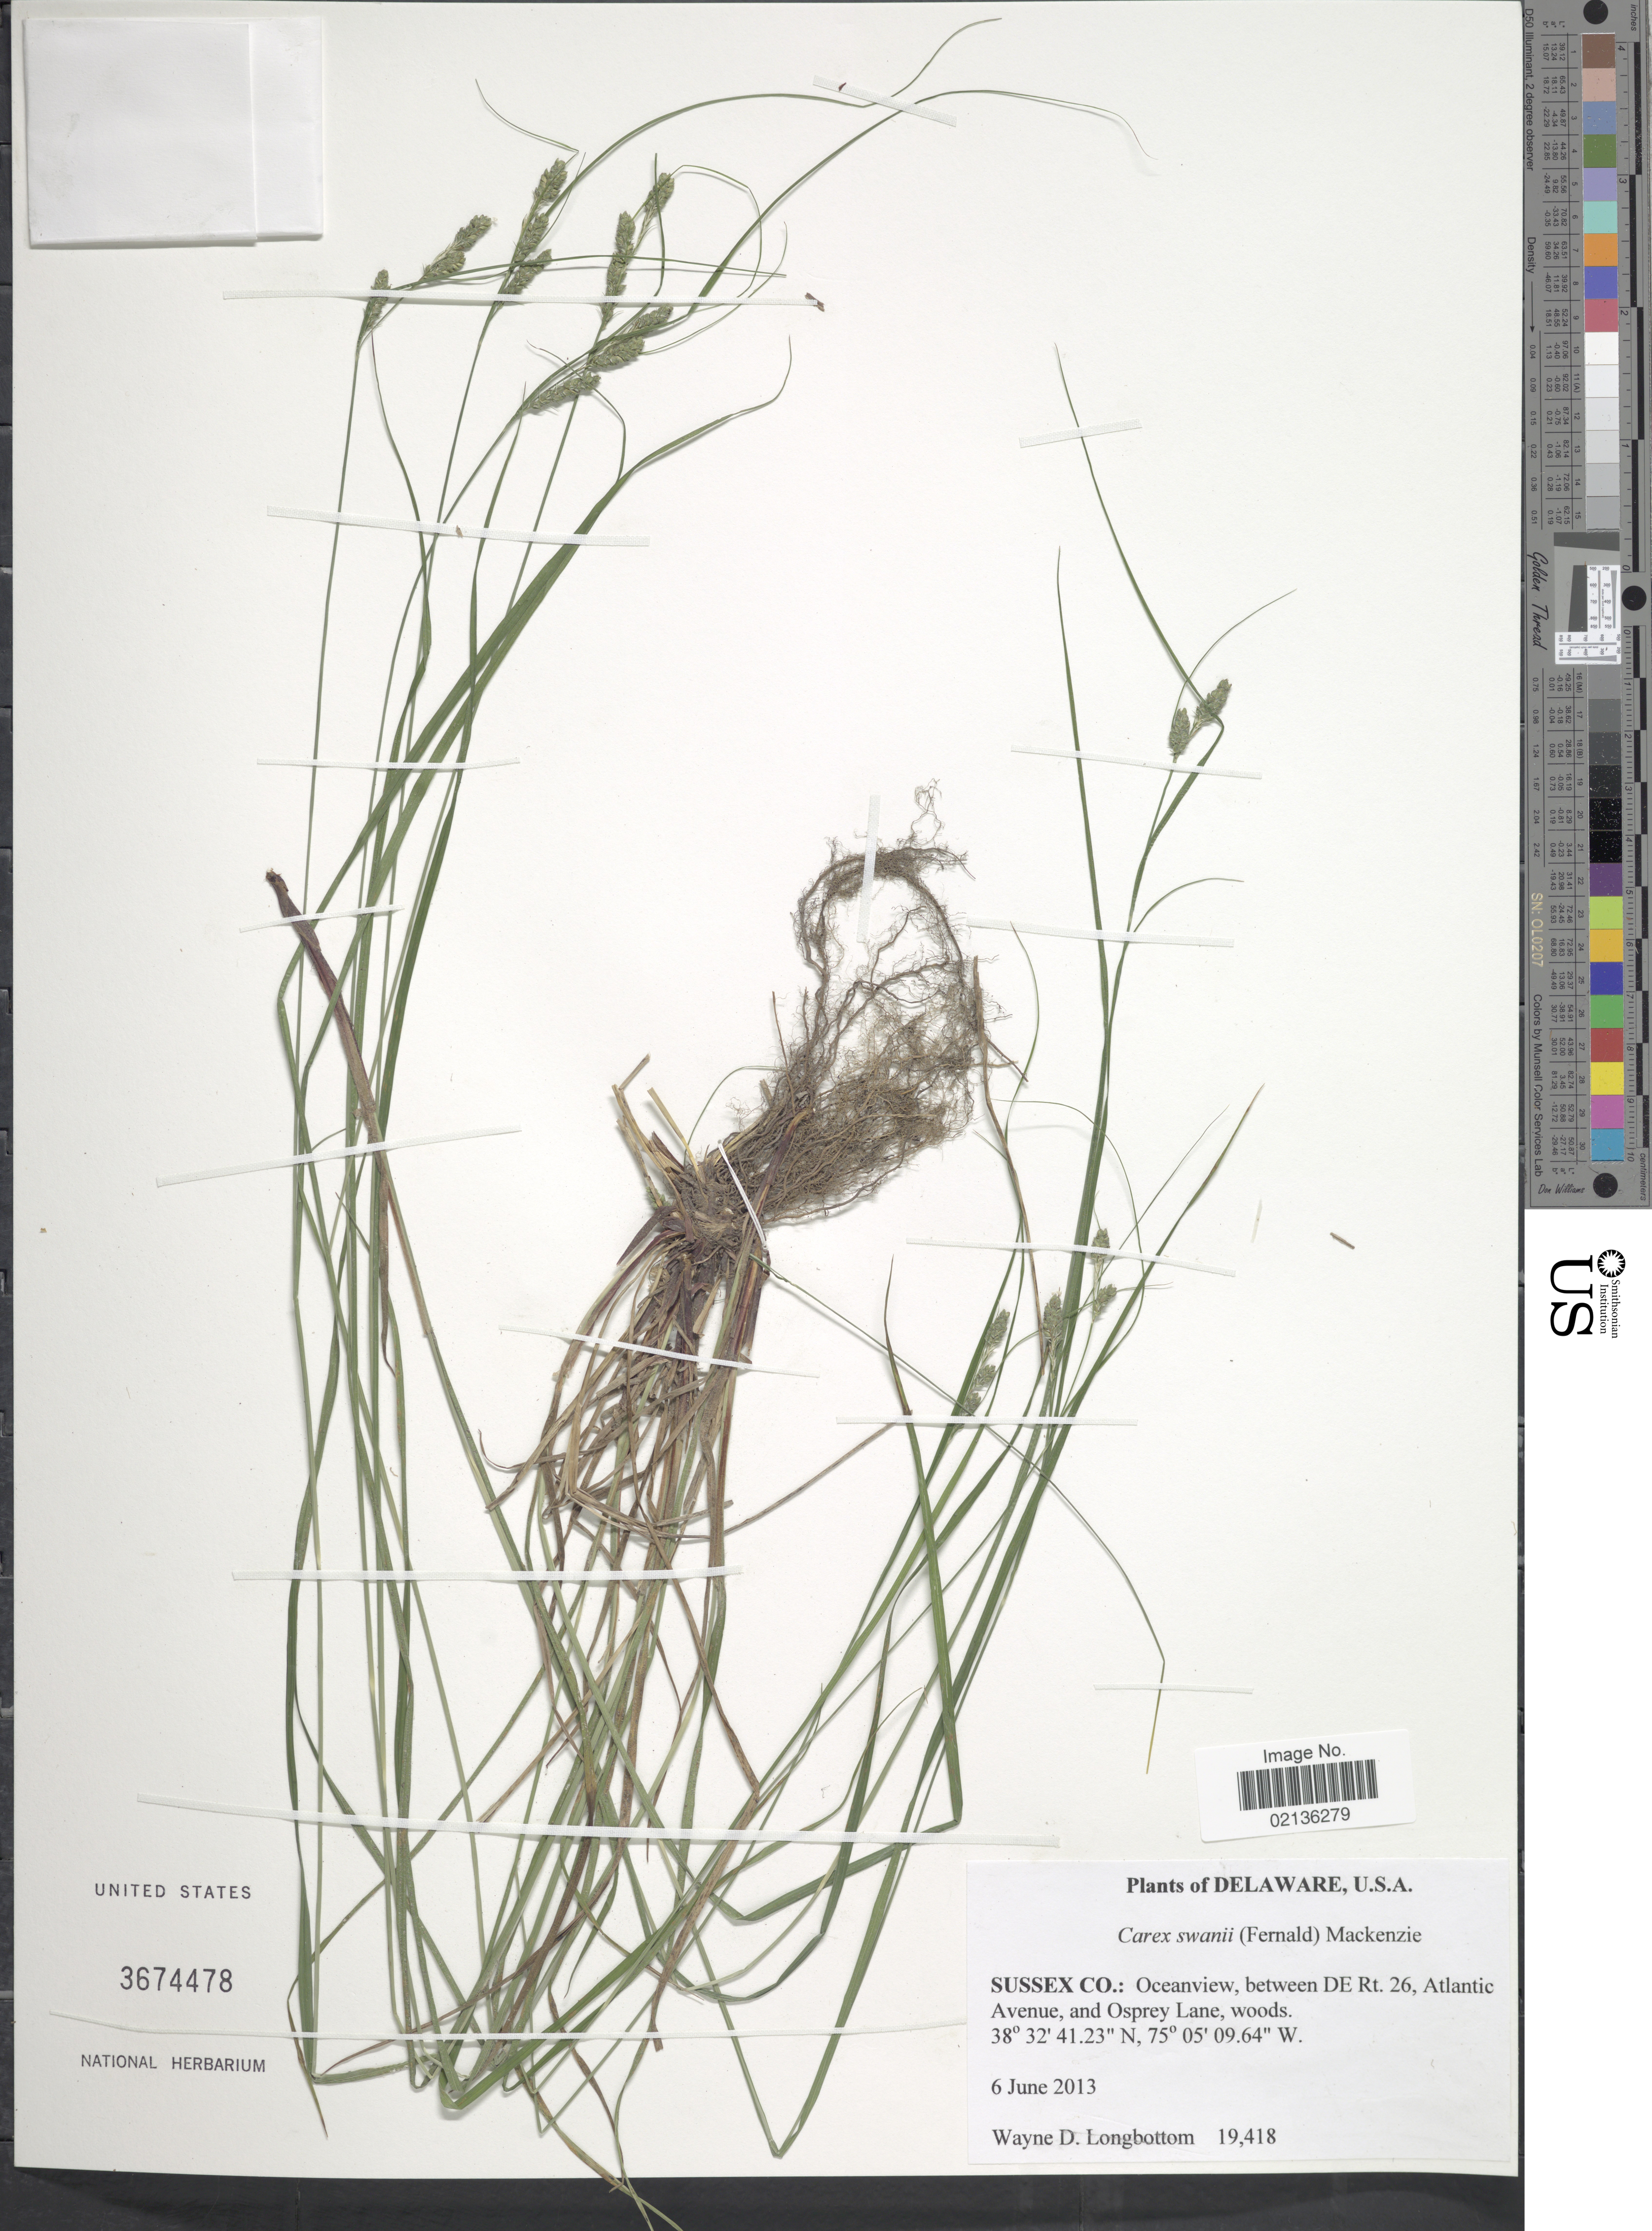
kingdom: Plantae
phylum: Tracheophyta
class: Liliopsida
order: Poales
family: Cyperaceae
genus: Carex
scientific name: Carex swanii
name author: (Fernald) Mack.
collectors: W. D. Longbottom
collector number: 19418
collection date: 2013-06-06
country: United States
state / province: Delaware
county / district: Sussex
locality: Sussex Co.: Oceanview, between DE Rt. 26, Atlantic Avenue, and Osprey Lane, woods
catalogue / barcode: US 3674478